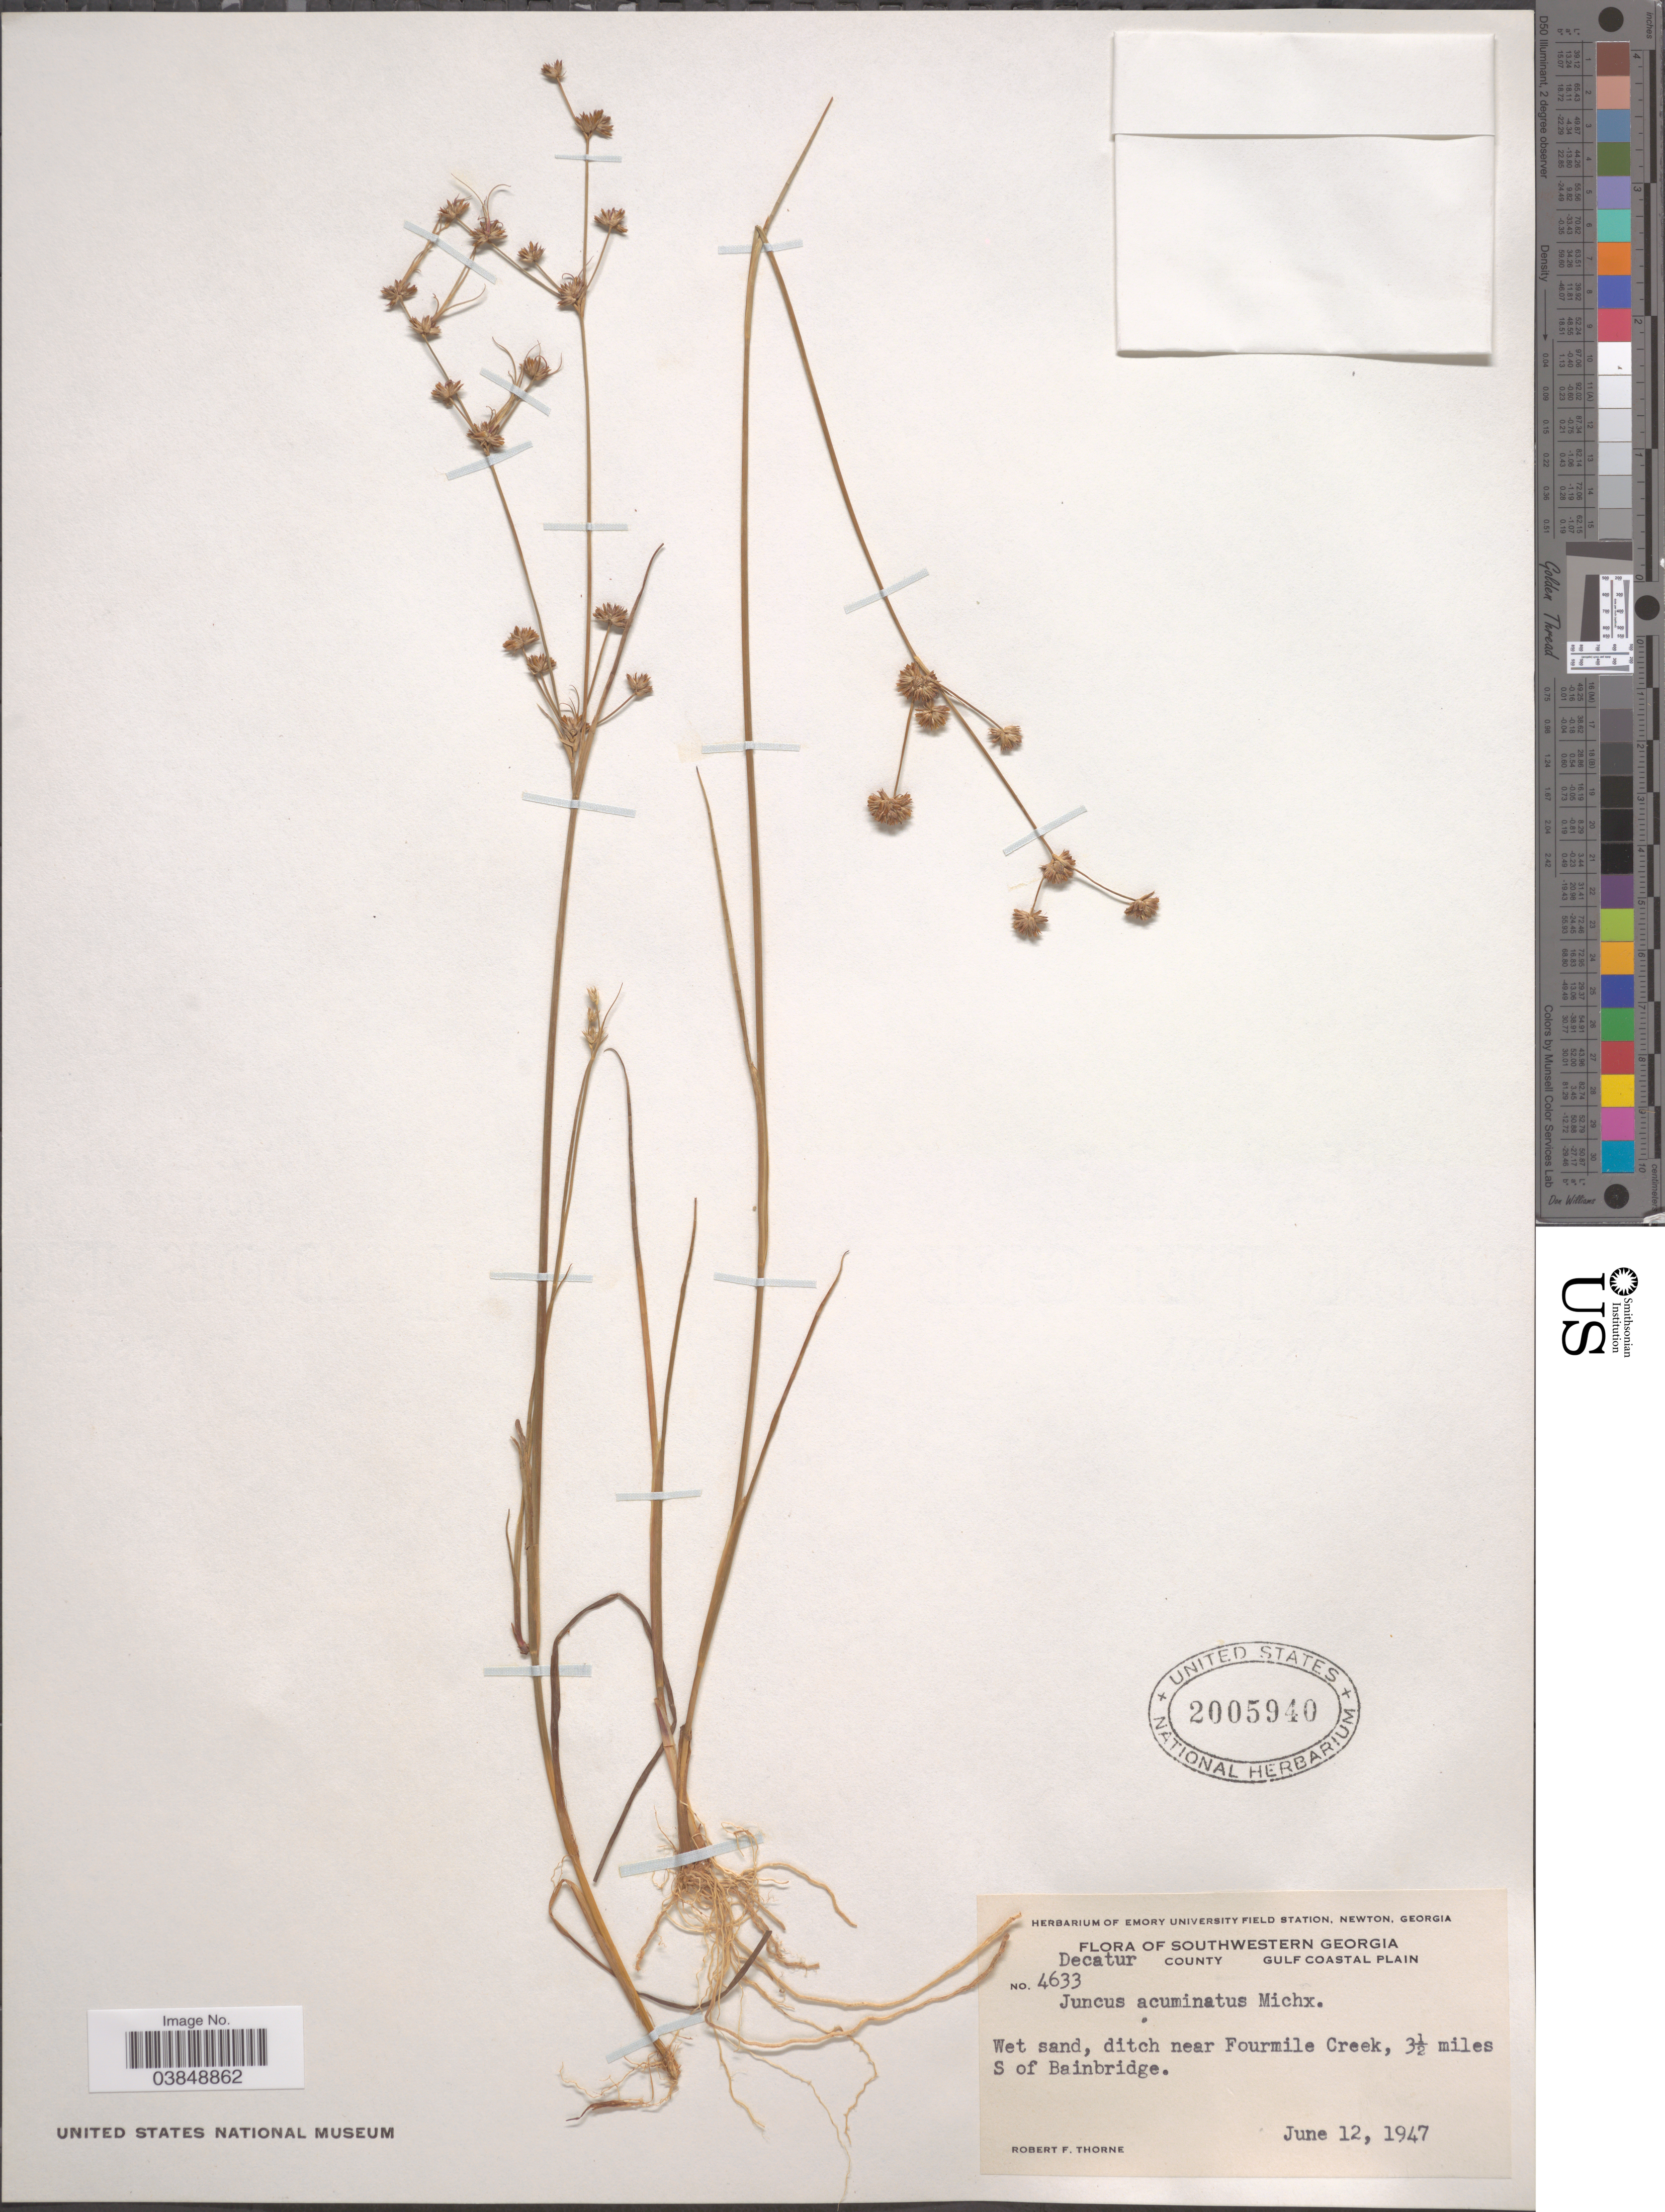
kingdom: Plantae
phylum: Tracheophyta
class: Liliopsida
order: Poales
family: Juncaceae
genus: Juncus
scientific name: Juncus acuminatus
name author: Michx.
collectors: R. F. Thorne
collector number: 4633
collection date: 1947-06-12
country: United States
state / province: Georgia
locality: Southwestern Georgia. Decatur County. Gulf Coastal Plain. Ditch near Fourmile Creek, 3½ miles S of Bainbridge.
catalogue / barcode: US 2005940